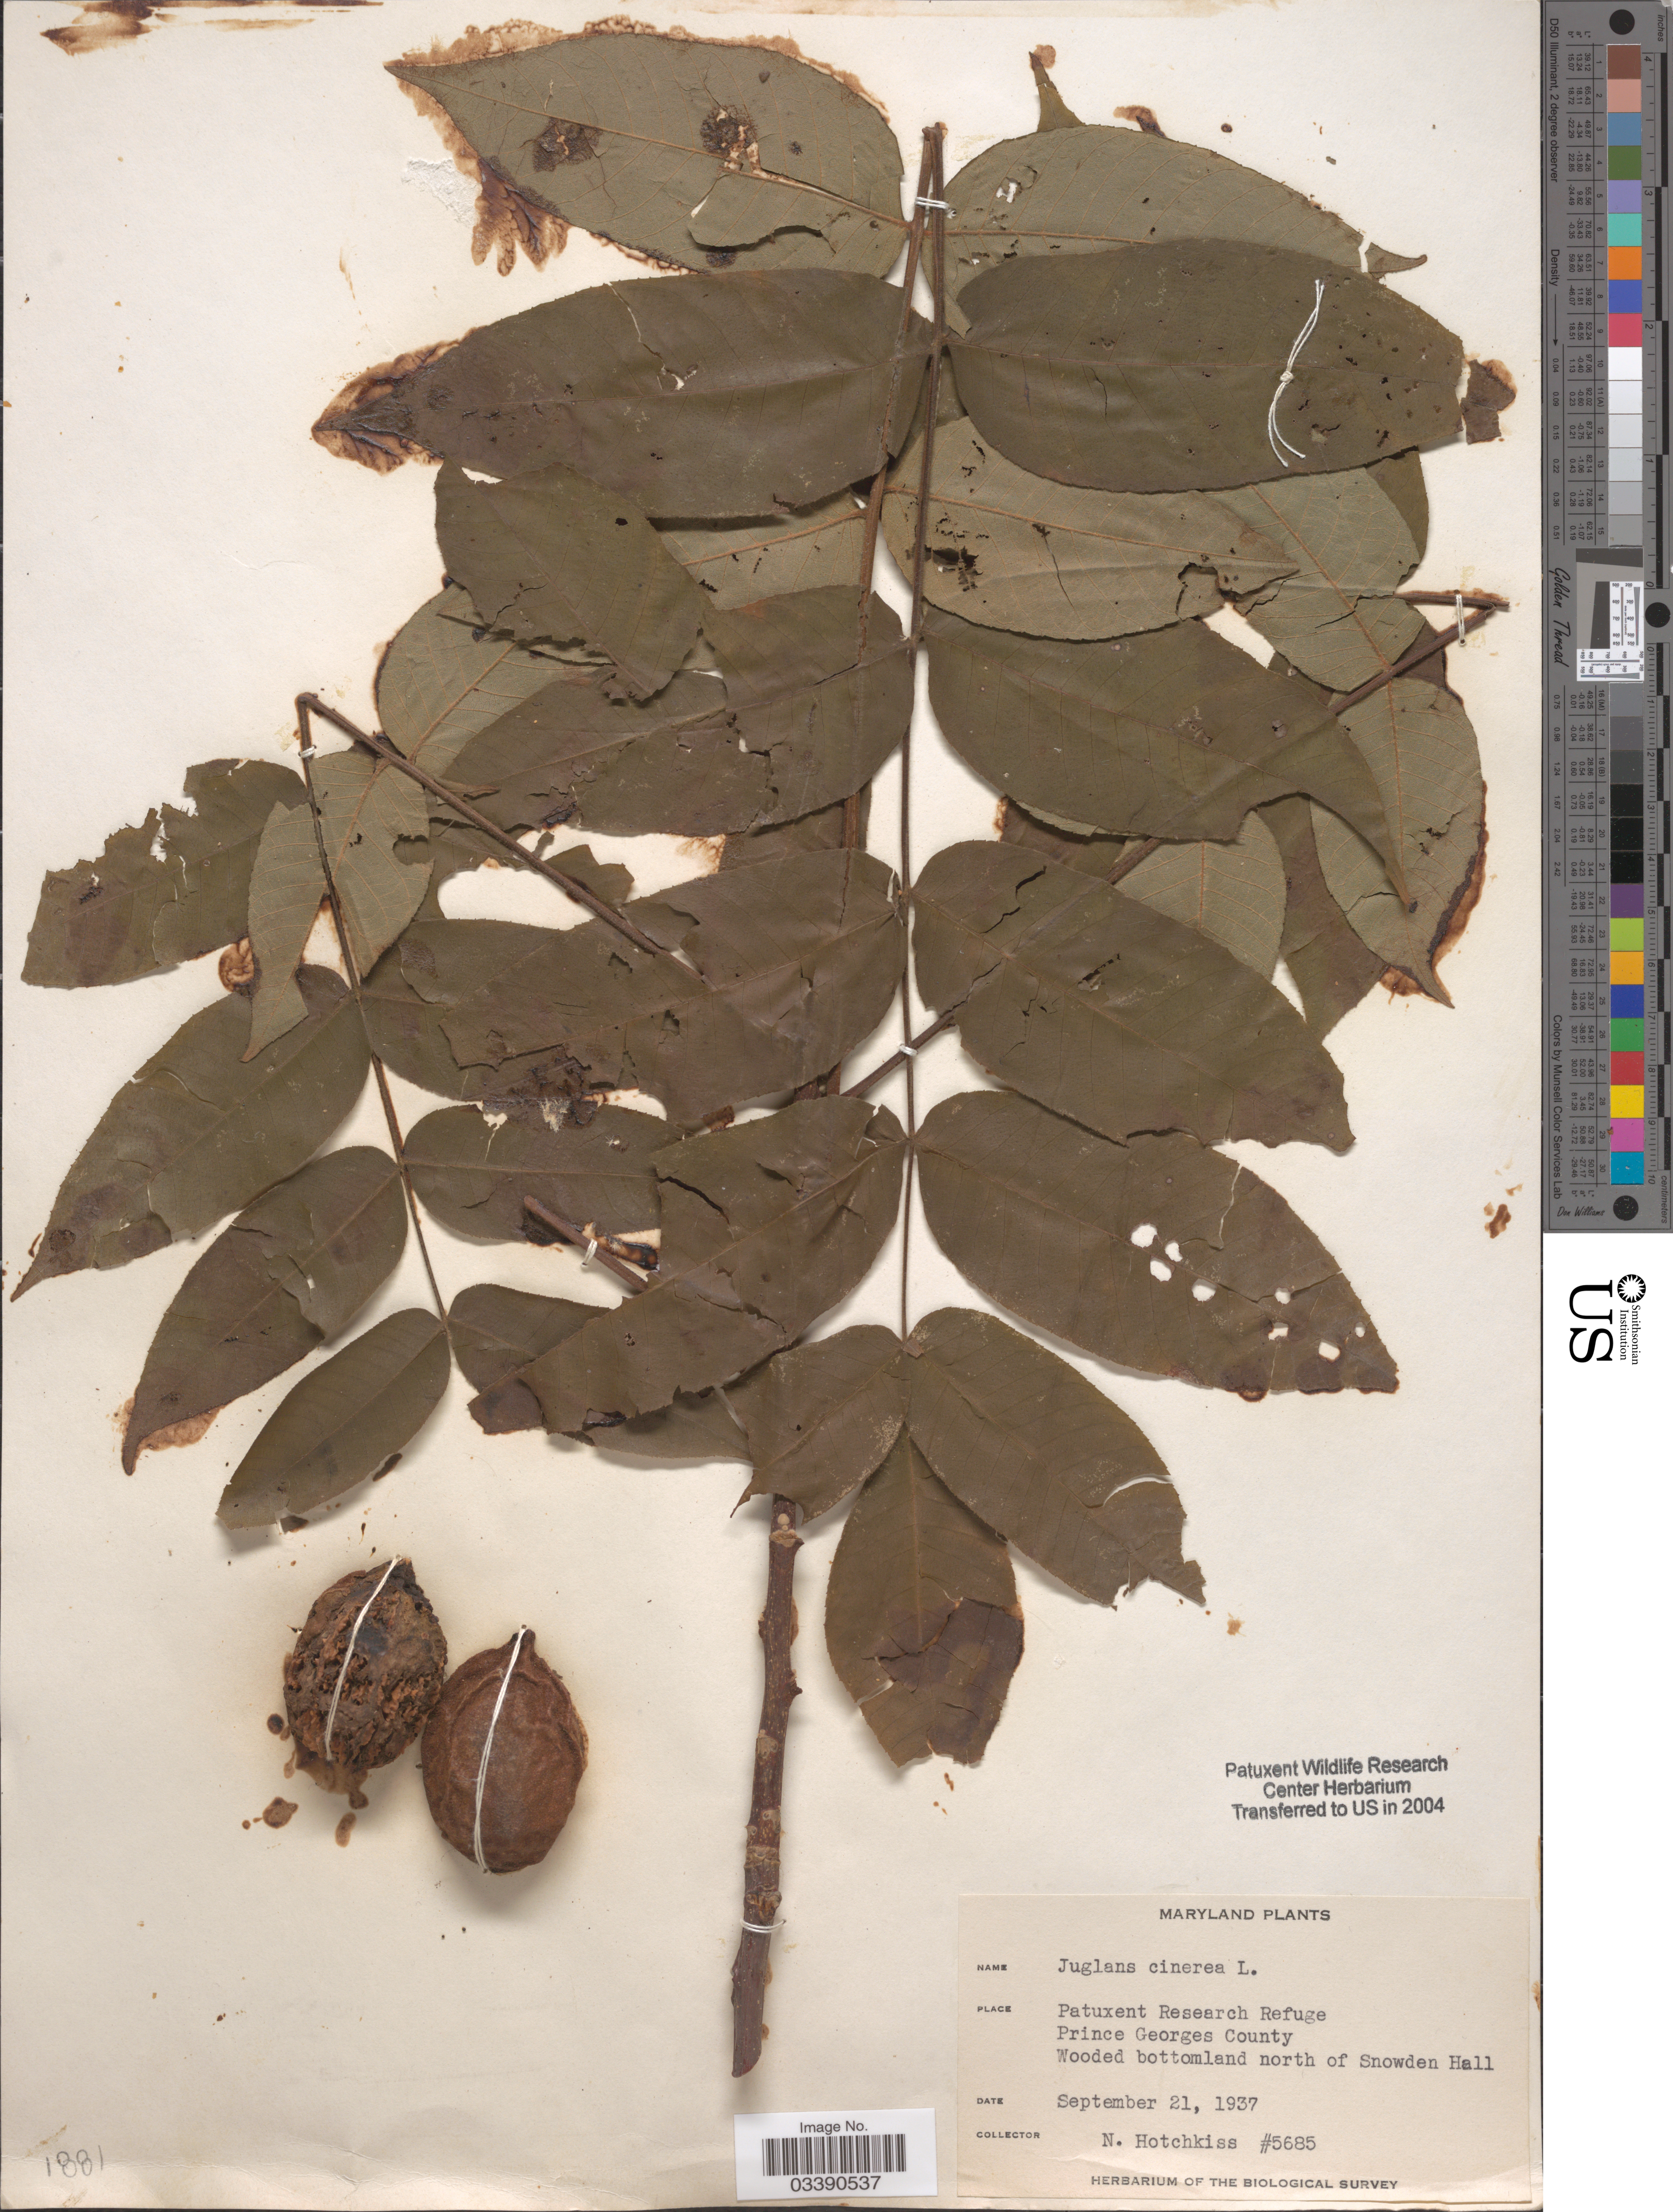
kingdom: Plantae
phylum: Tracheophyta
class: Magnoliopsida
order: Fagales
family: Juglandaceae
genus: Juglans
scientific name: Juglans cinerea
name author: L.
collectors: N. Hotchkiss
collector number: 5685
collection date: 1937-09-21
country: United States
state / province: Maryland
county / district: Prince George's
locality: Patuxent Research Refuge. Prince Georges County. Wooded bottomland north of Snowden Hall.